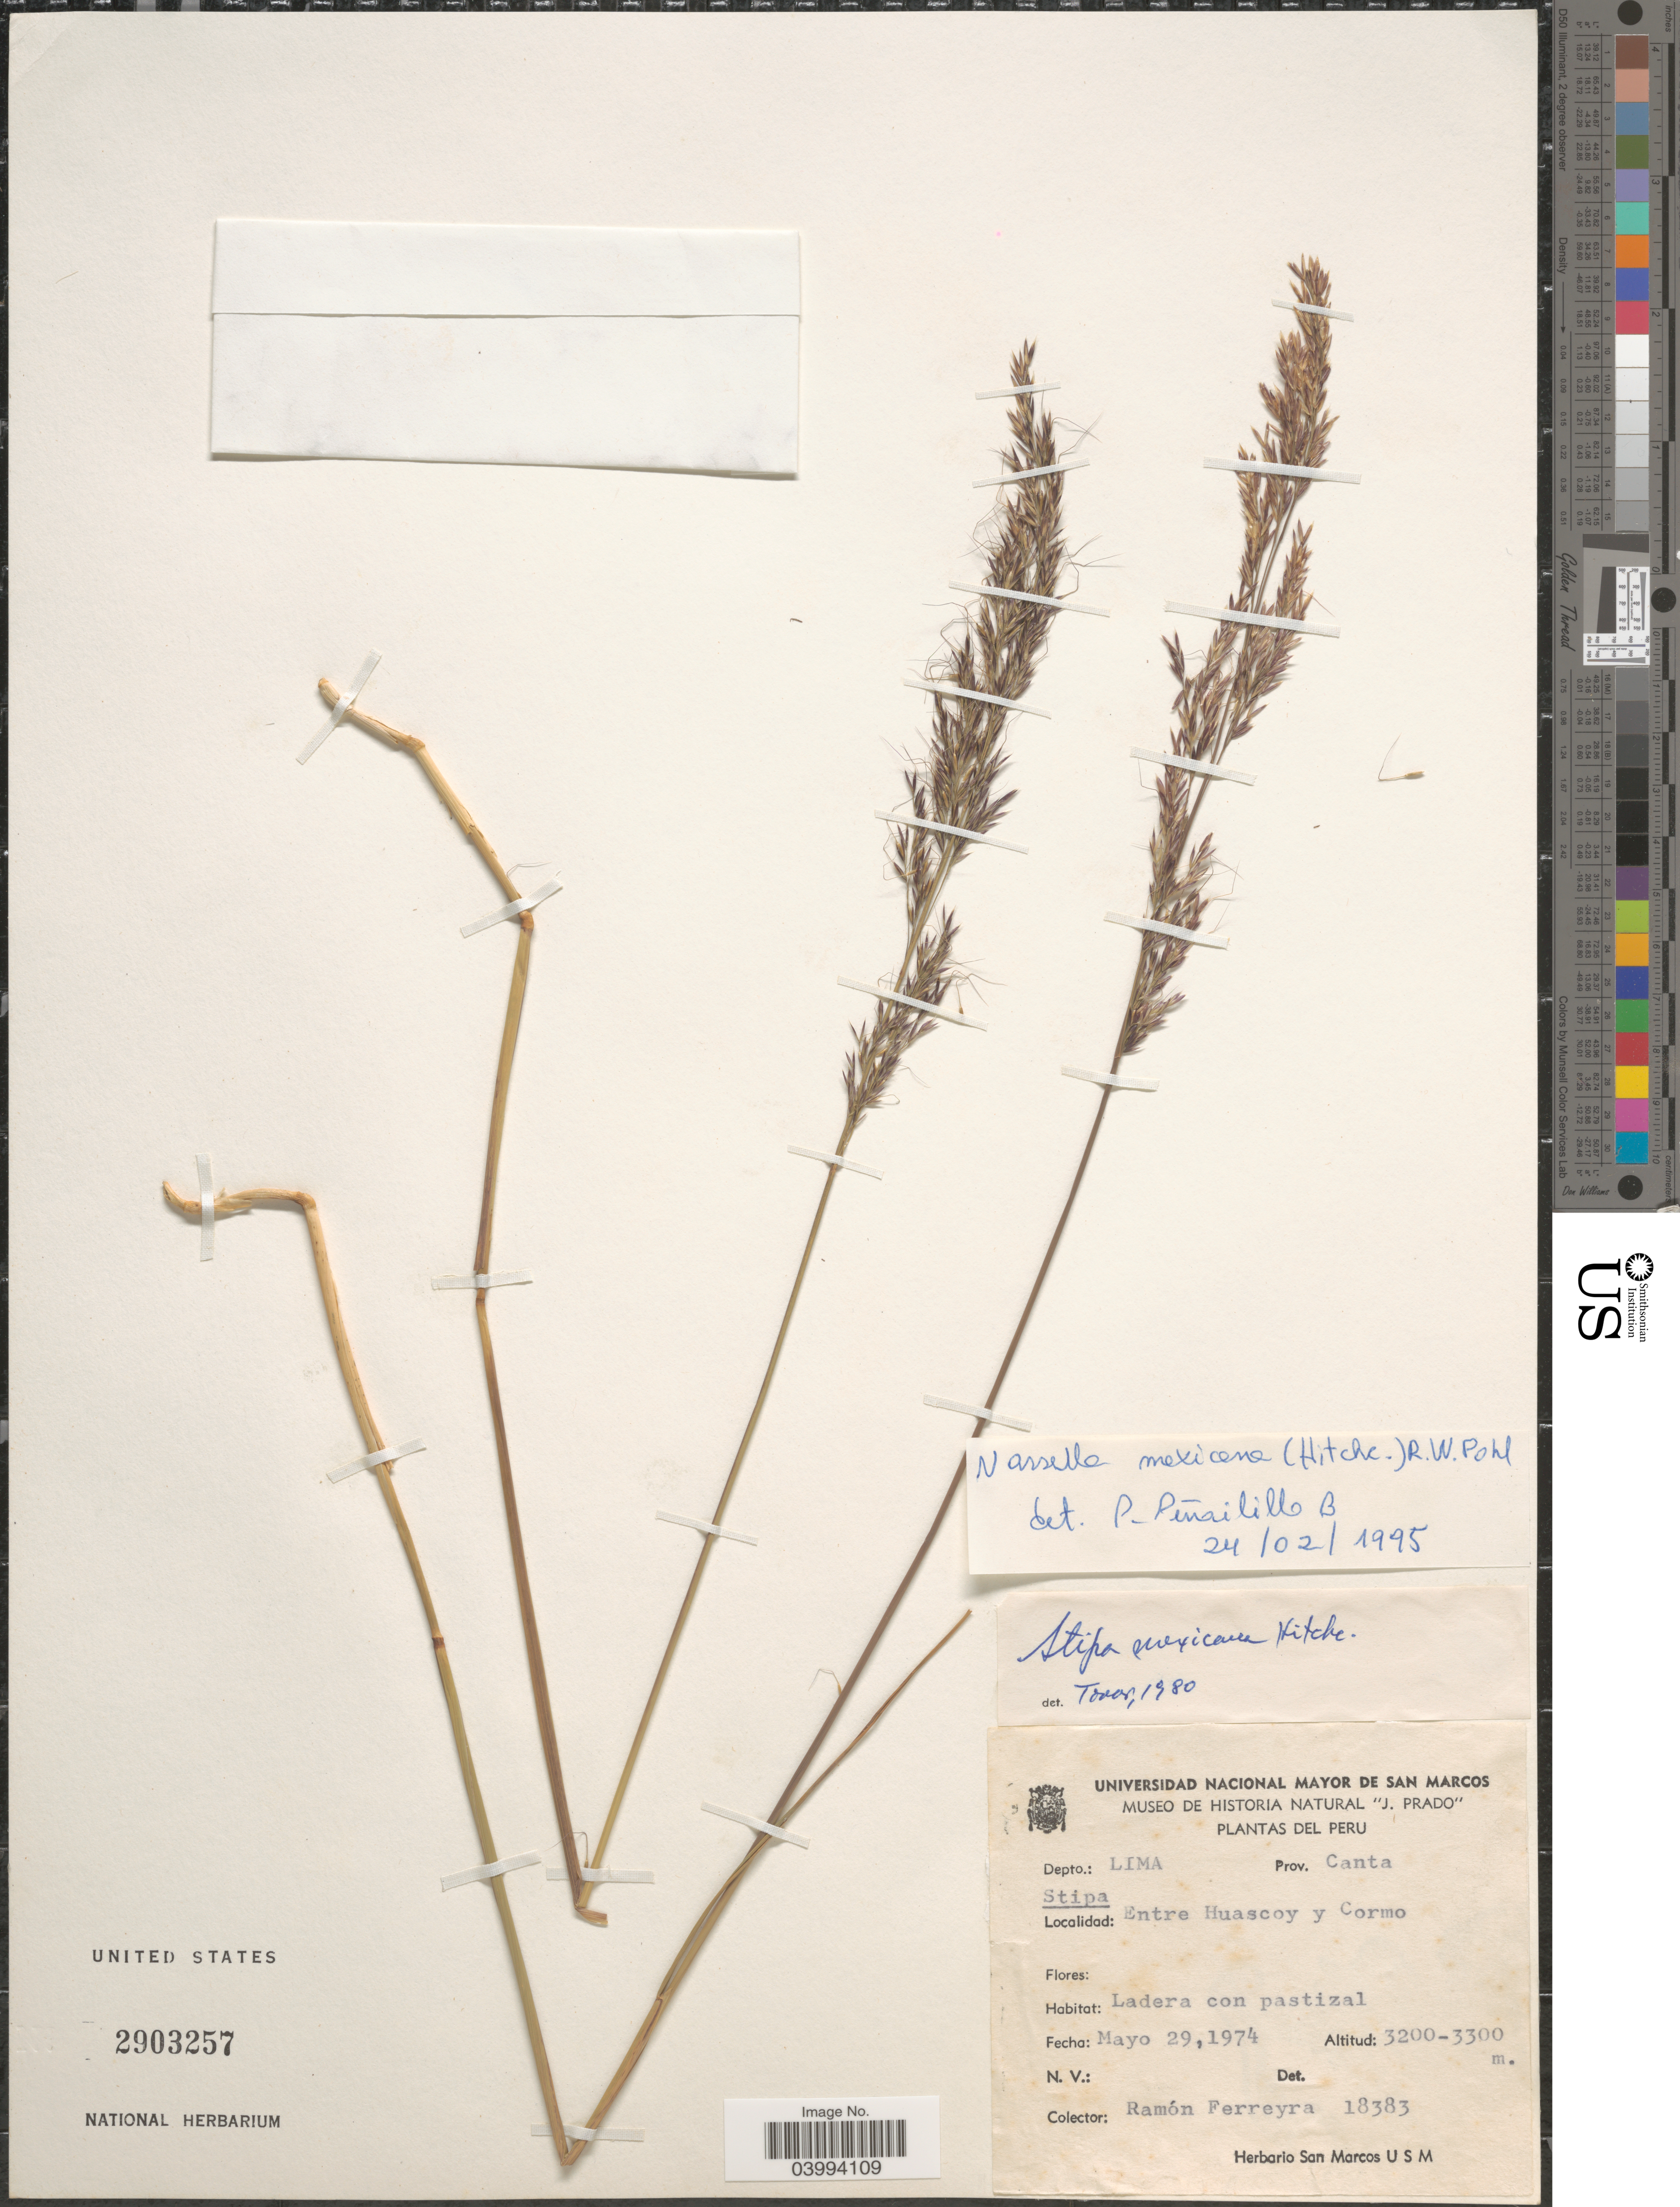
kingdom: Plantae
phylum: Tracheophyta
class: Liliopsida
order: Poales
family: Poaceae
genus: Nassella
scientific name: Nassella mexicana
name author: (Hitchc.) R.W. Pohl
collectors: R. A. Ferreyra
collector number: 18383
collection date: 1974-05-29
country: Peru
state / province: Lima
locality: Depto.: Lima. Prov. Canta. Entre Huascoy y Cormo.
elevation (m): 3200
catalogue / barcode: US 2903257